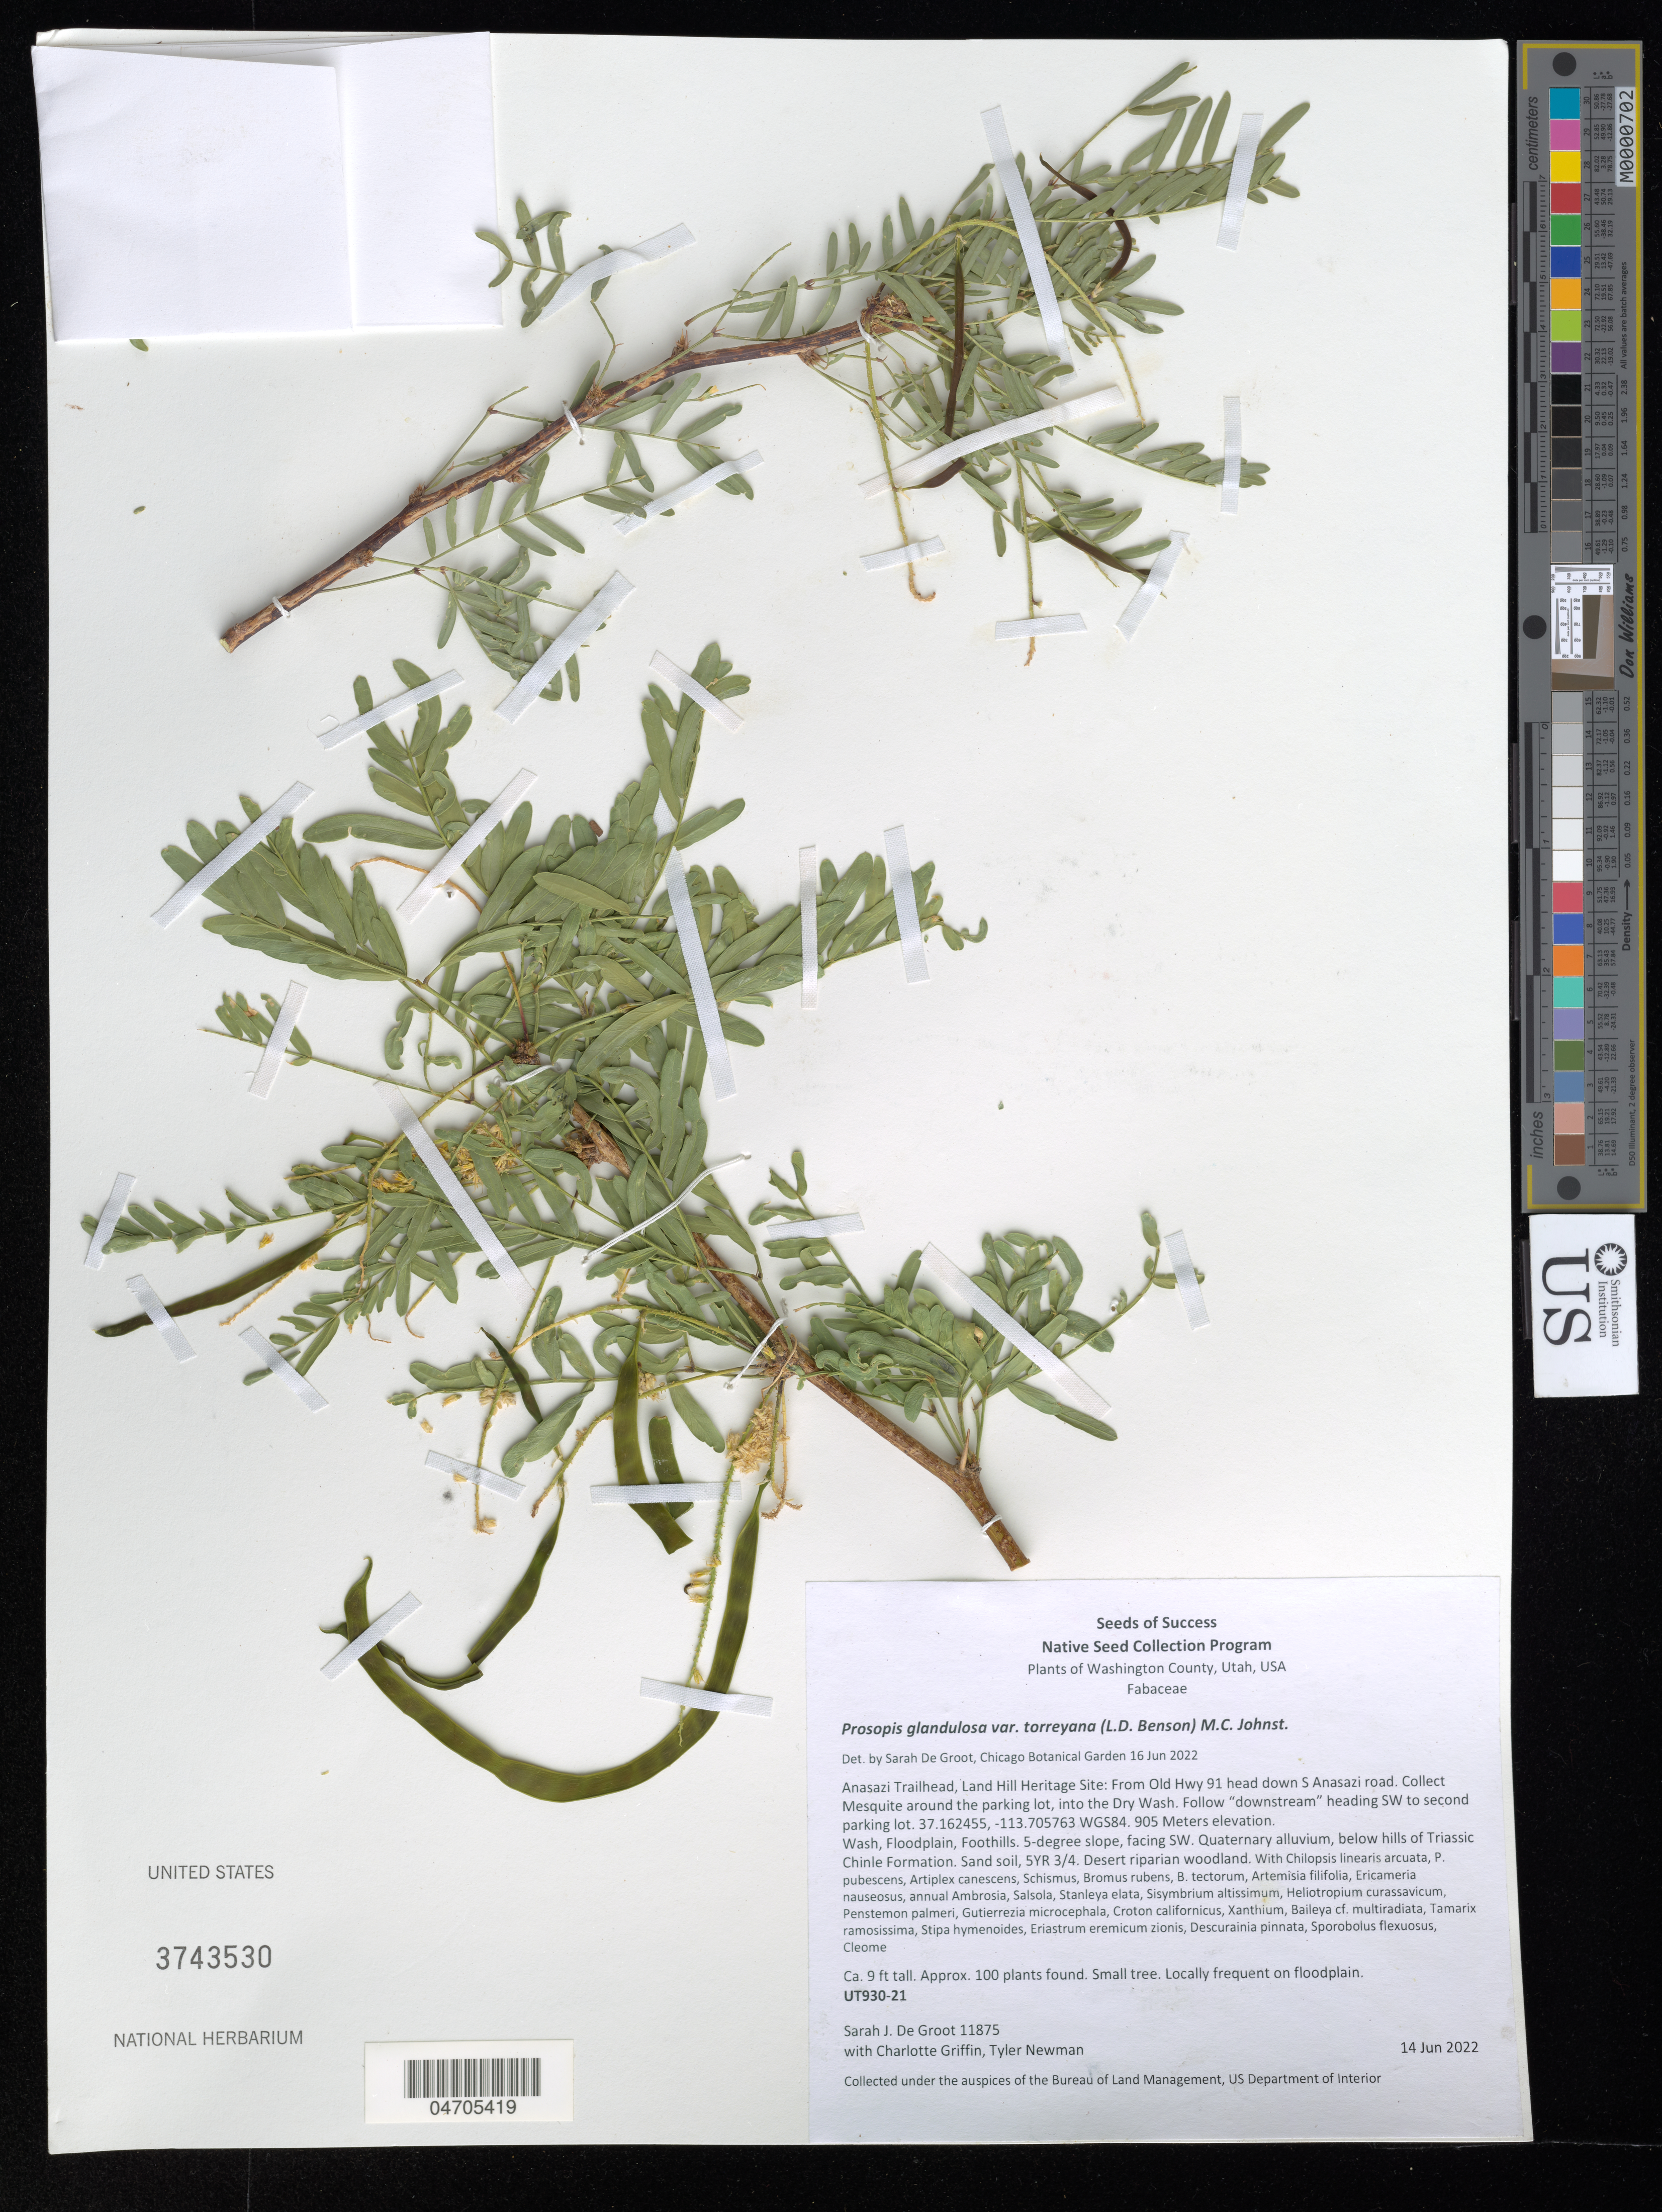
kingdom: Plantae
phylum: Tracheophyta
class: Magnoliopsida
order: Fabales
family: Fabaceae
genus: Prosopis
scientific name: Prosopis glandulosa var. torreyana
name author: (L.D. Benson) M.C. Johnst.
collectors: S. De Groot, C. Griffin & T. Newman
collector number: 11875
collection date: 2022-06-14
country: United States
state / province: Utah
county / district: Washington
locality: Washington County. Anasazi Trailhead, Land Hill Heritage Site: From Old Hwy 91 head down S Anasazi road. Collect Mesquite around the parking lot, into the Dry Wash. Follow "downstream" heading SW to second parking lot.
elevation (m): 905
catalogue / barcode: US 3743530